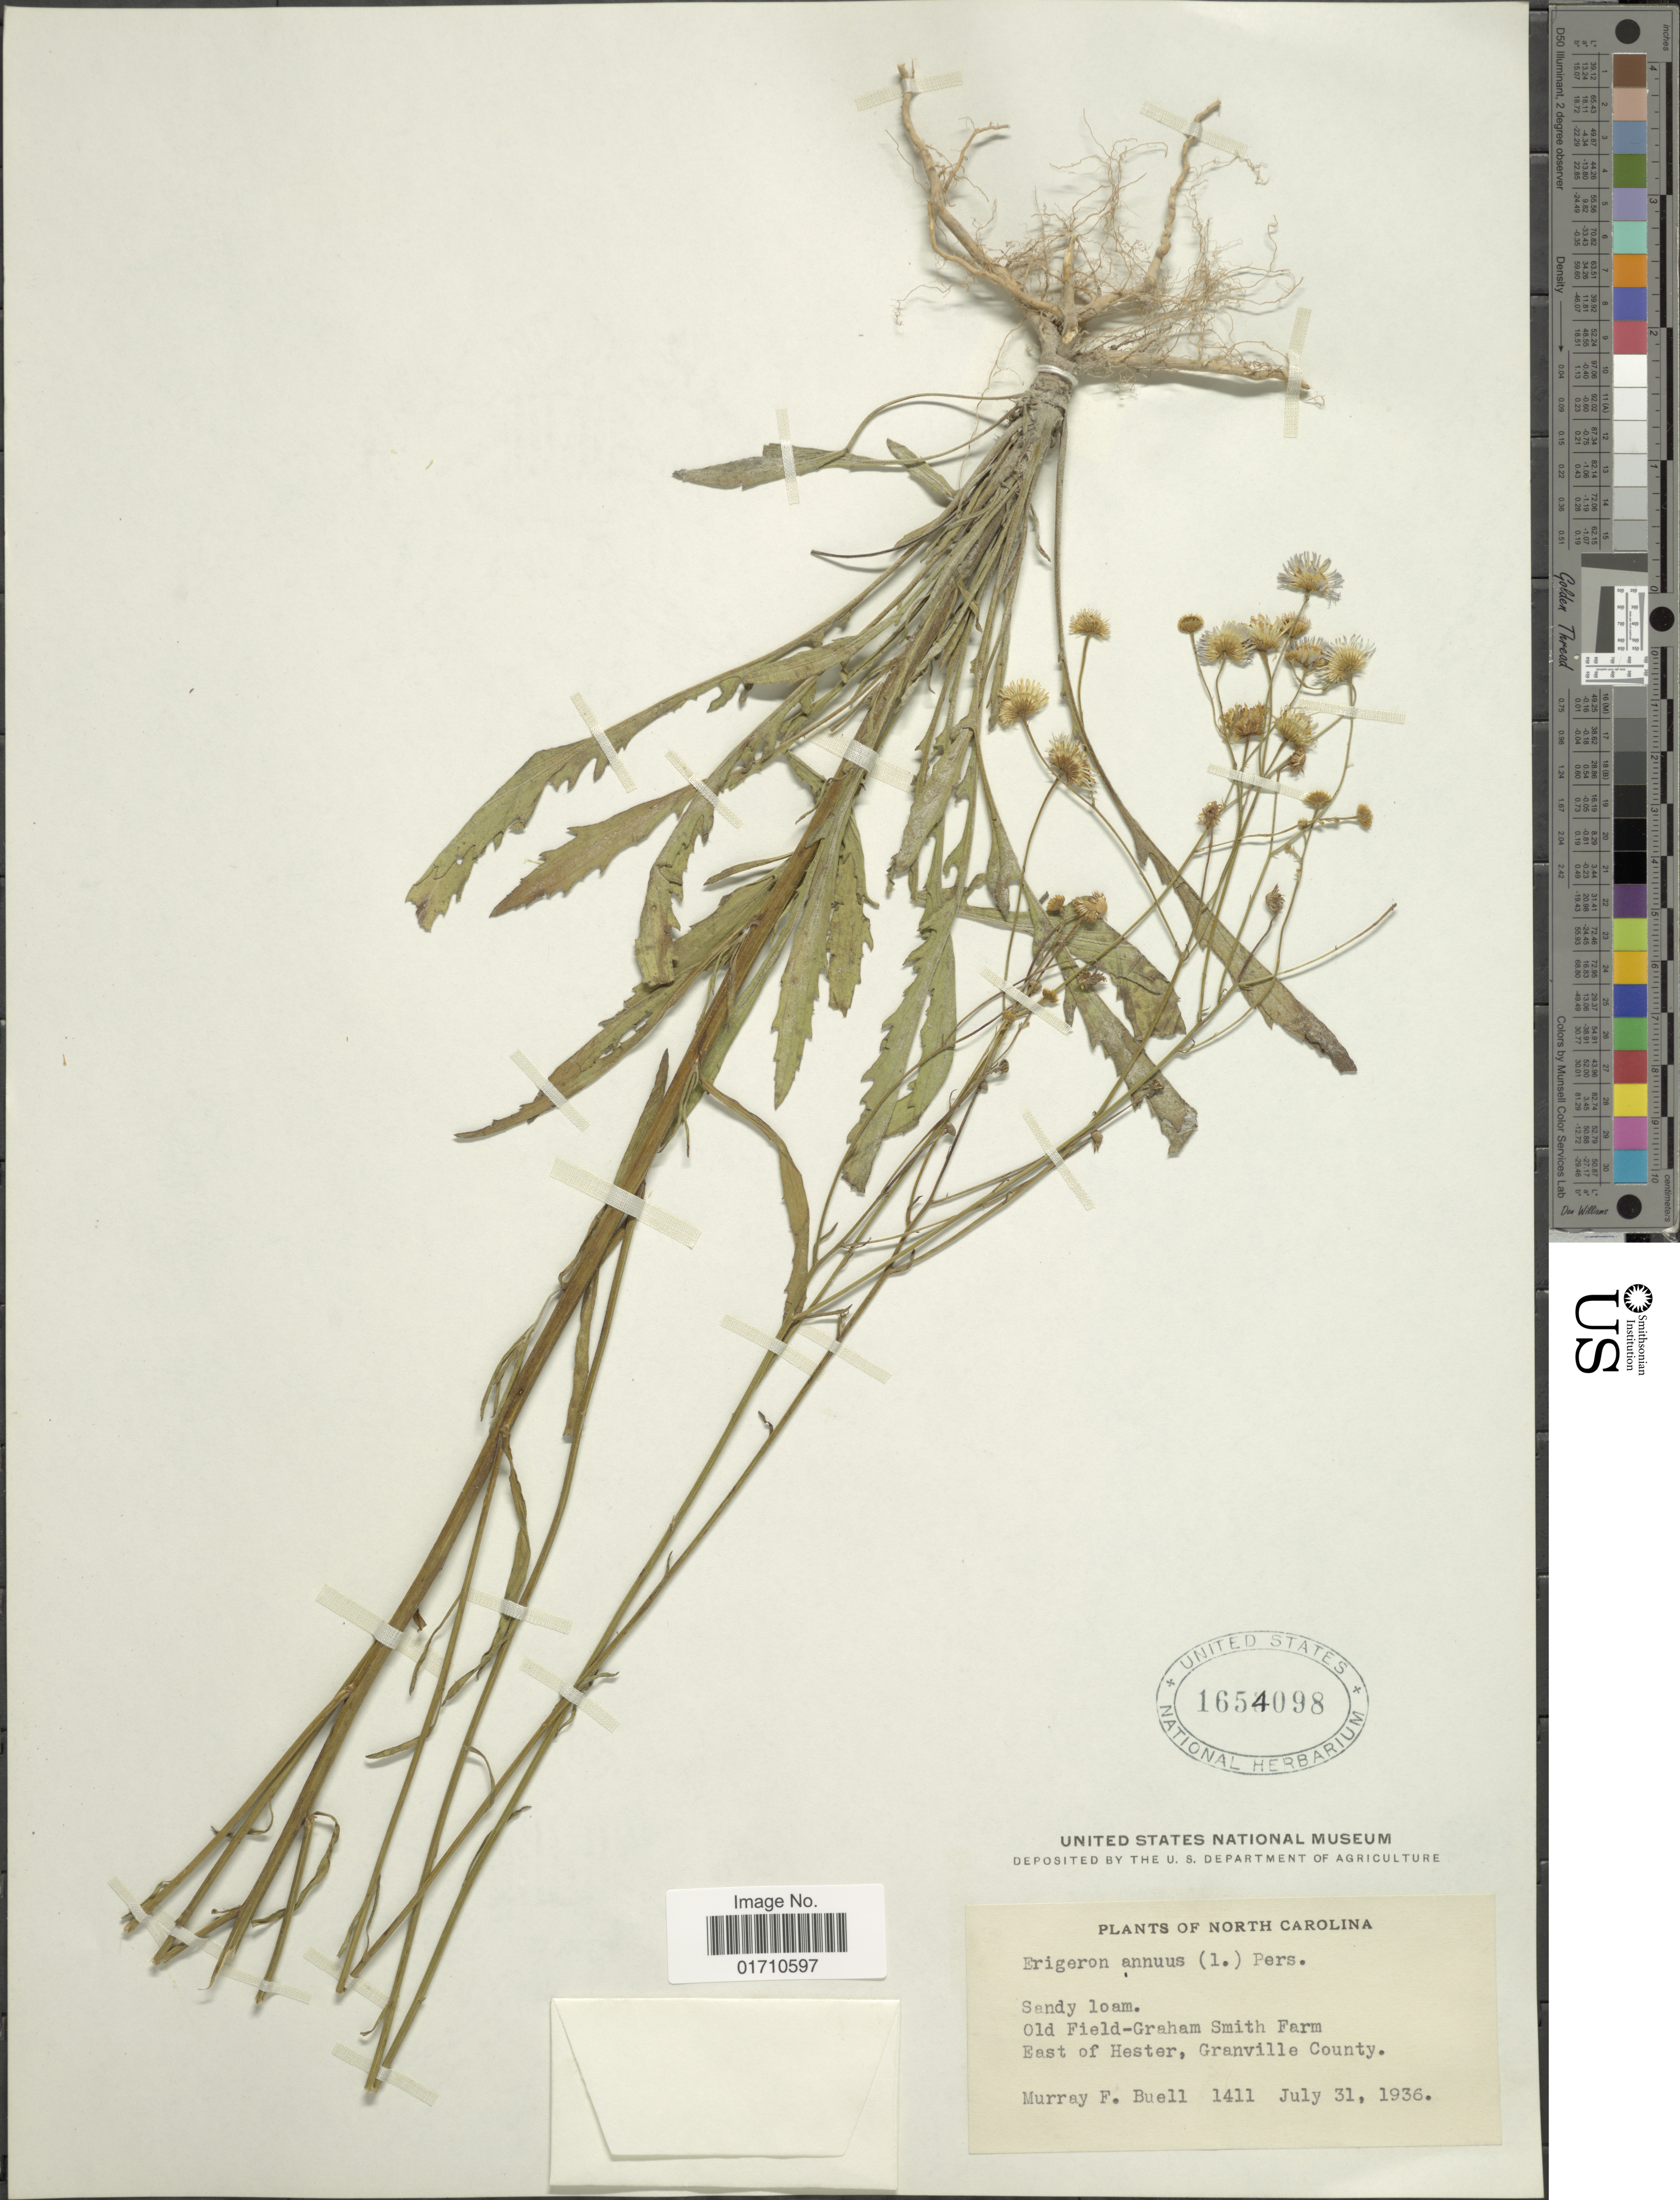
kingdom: Plantae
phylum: Tracheophyta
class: Magnoliopsida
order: Asterales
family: Asteraceae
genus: Erigeron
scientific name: Erigeron annuus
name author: (L.) Pers.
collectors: M. Buell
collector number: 1411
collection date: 1936-07-31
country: United States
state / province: North Carolina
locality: Sandy loam. Old Field-Graham Smith Farm. East of Hester, Granville County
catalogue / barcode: US 1654098